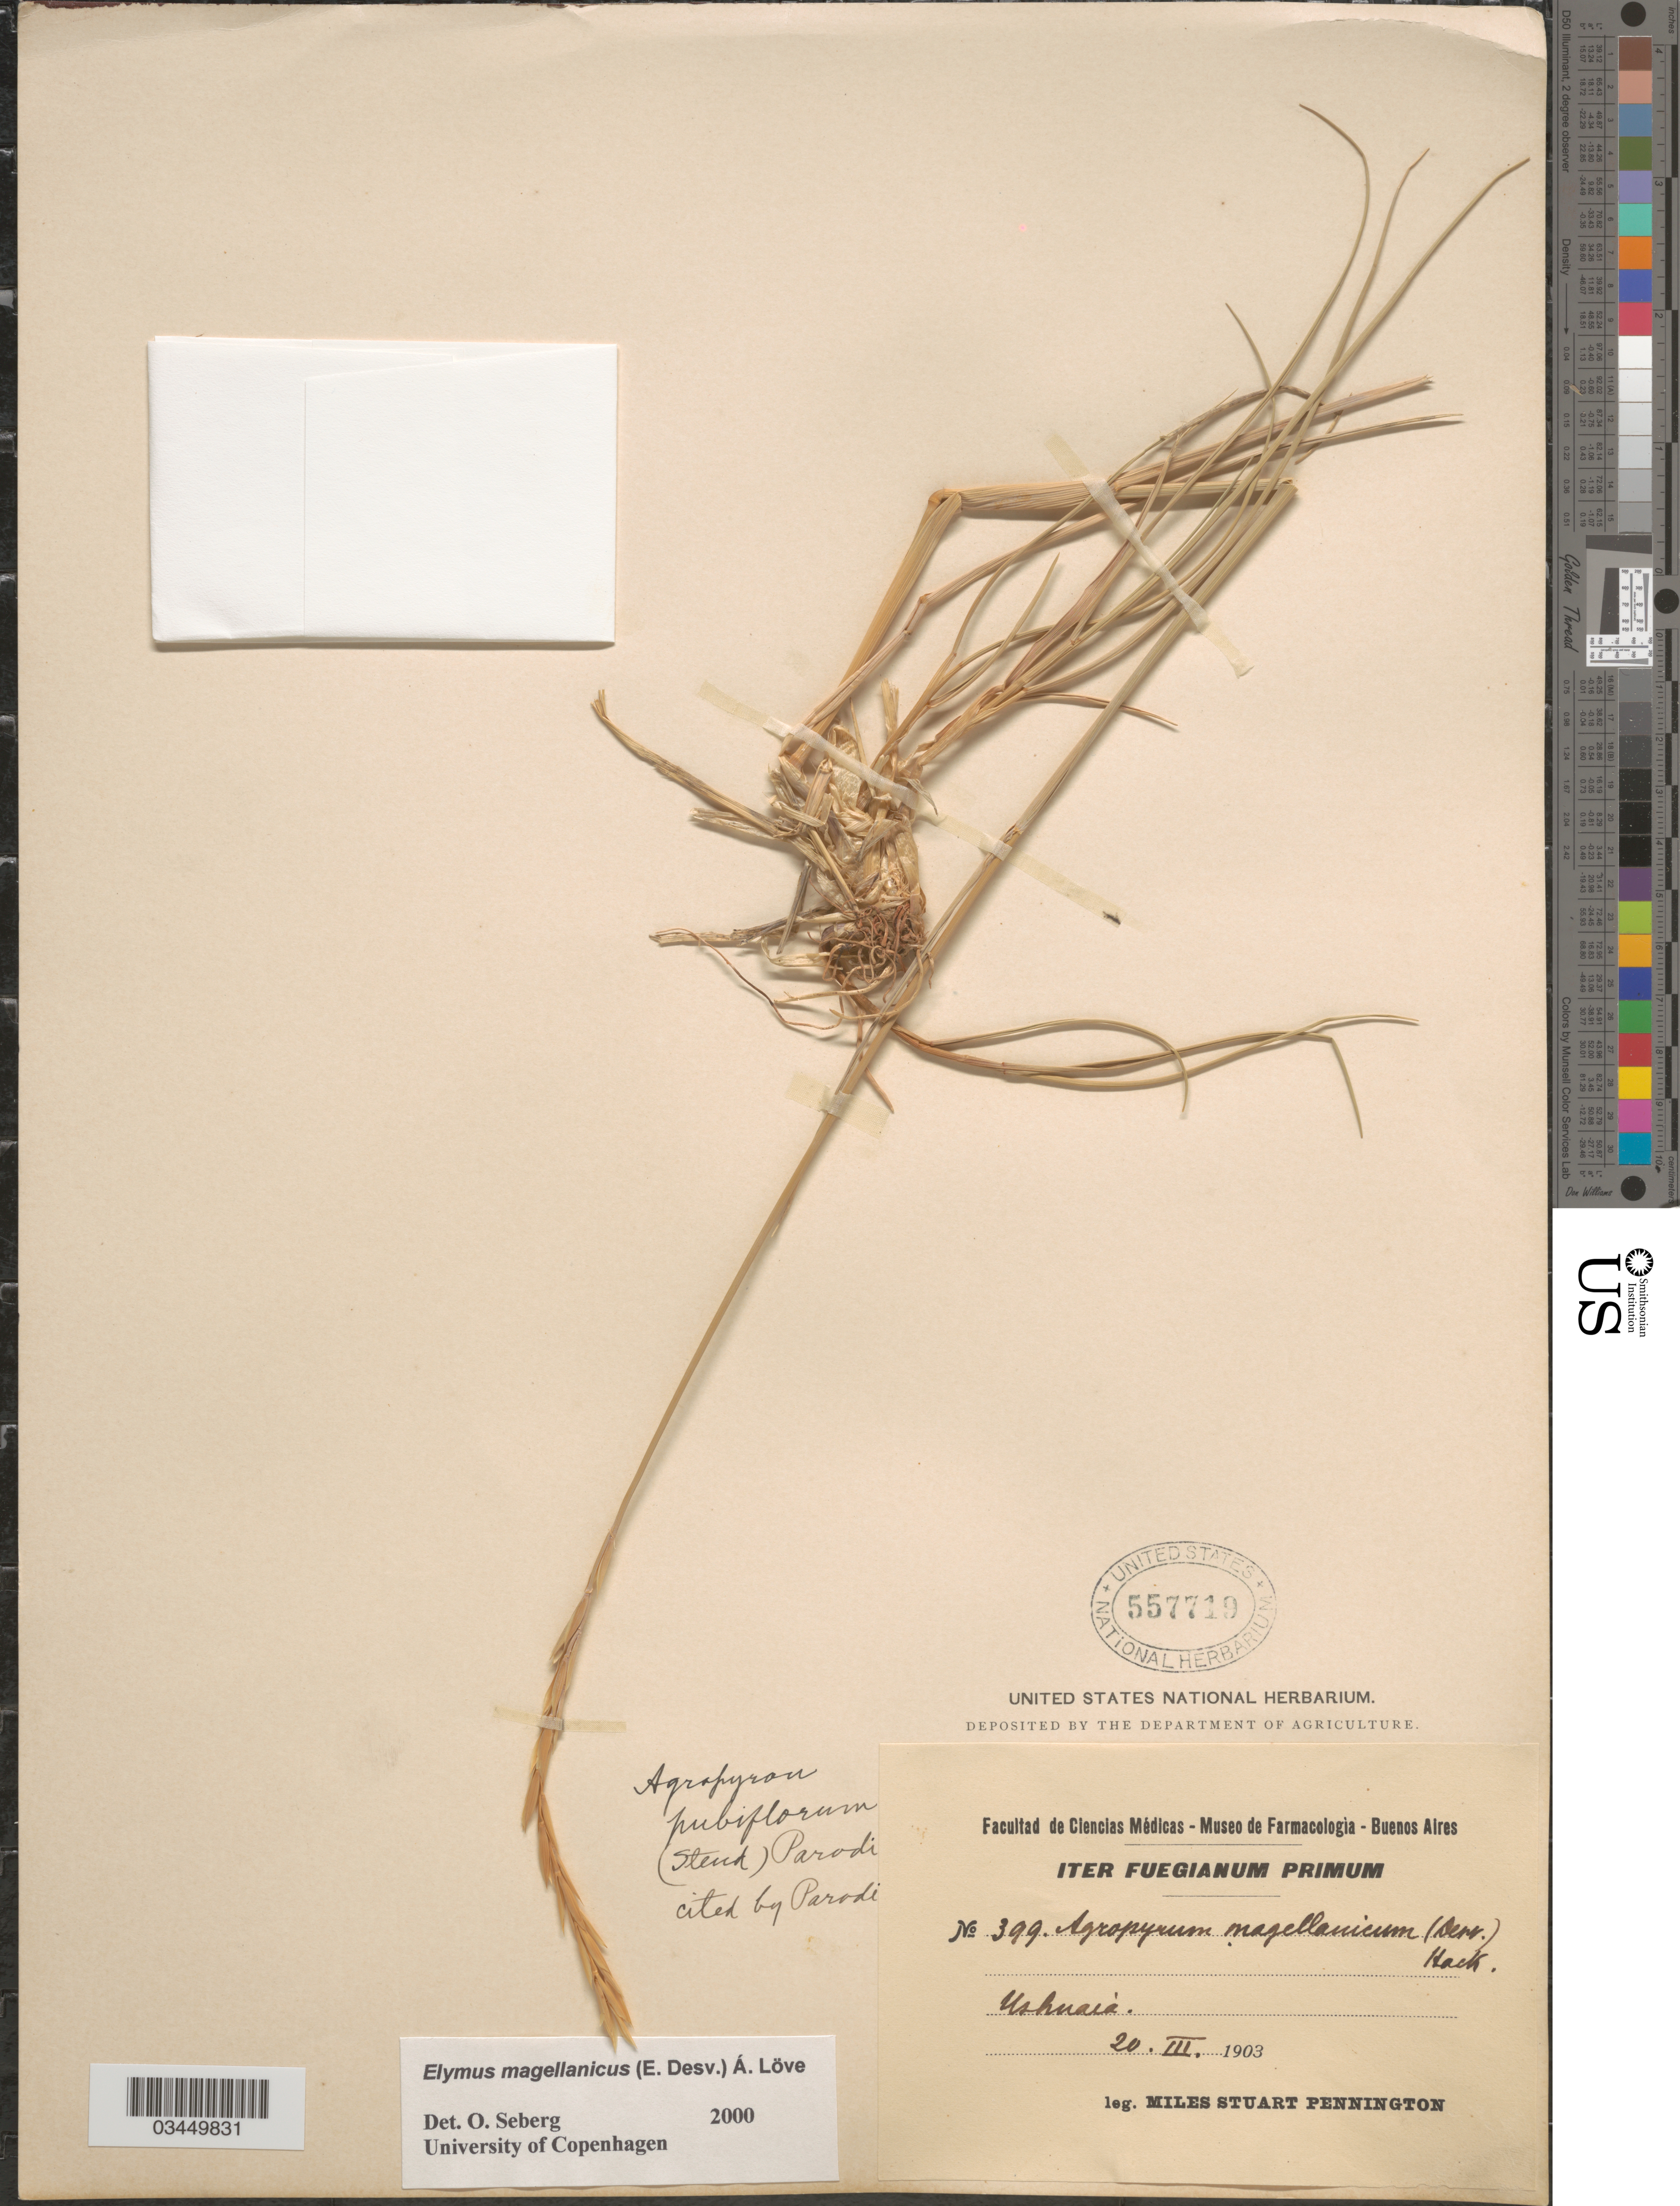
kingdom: Plantae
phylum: Tracheophyta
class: Liliopsida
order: Poales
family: Poaceae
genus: Elymus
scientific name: Elymus magellanicus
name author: (É. Desv.) Á. Löve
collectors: M. Pennington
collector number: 399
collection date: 1903-03-20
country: Argentina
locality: Iter Fuegianum Primum. Ushuaia.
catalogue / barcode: US 557719